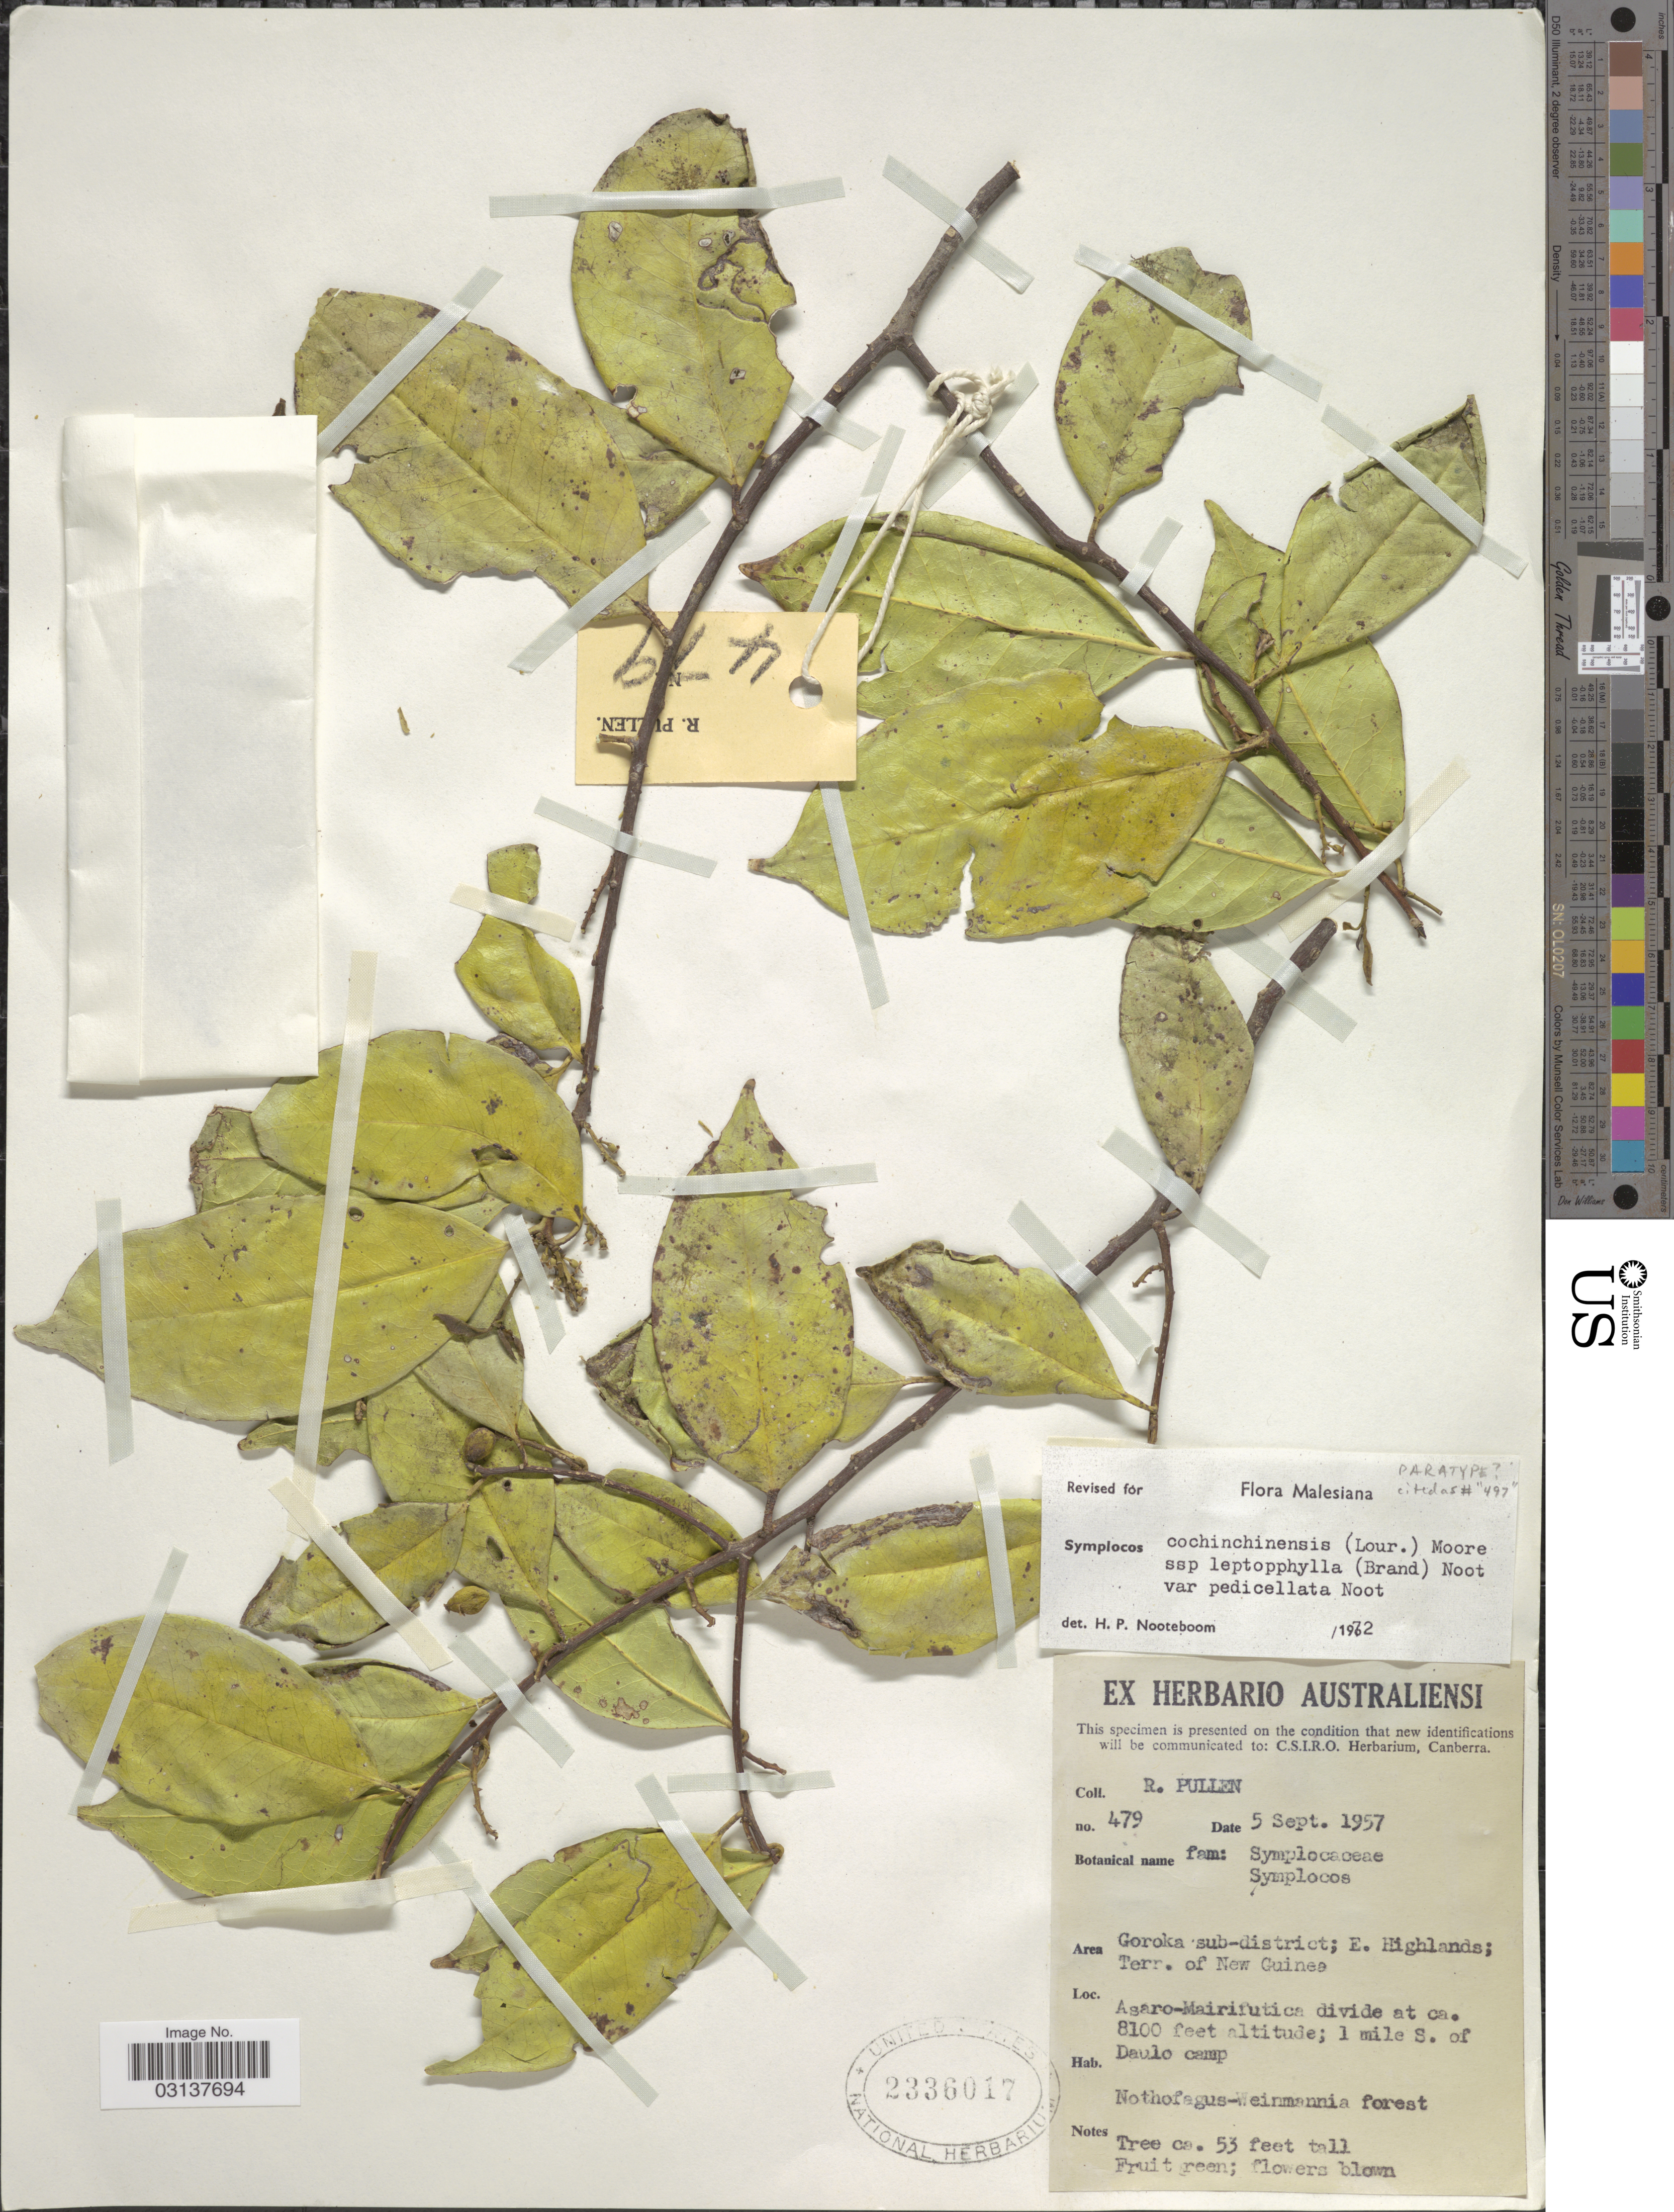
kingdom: Plantae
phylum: Tracheophyta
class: Magnoliopsida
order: Ericales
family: Symplocaceae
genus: Symplocos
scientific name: Symplocos cochinchinensis var. pedicellata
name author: Noot.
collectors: R. Pullen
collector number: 479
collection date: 1957-09-05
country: Papua New Guinea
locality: Goroka sub-district; E. Highlands; Terr. of New Guinea, Asaro-Mairifutica divide, 1 mile S. of Daulo camp.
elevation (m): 2469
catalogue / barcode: US 2336017